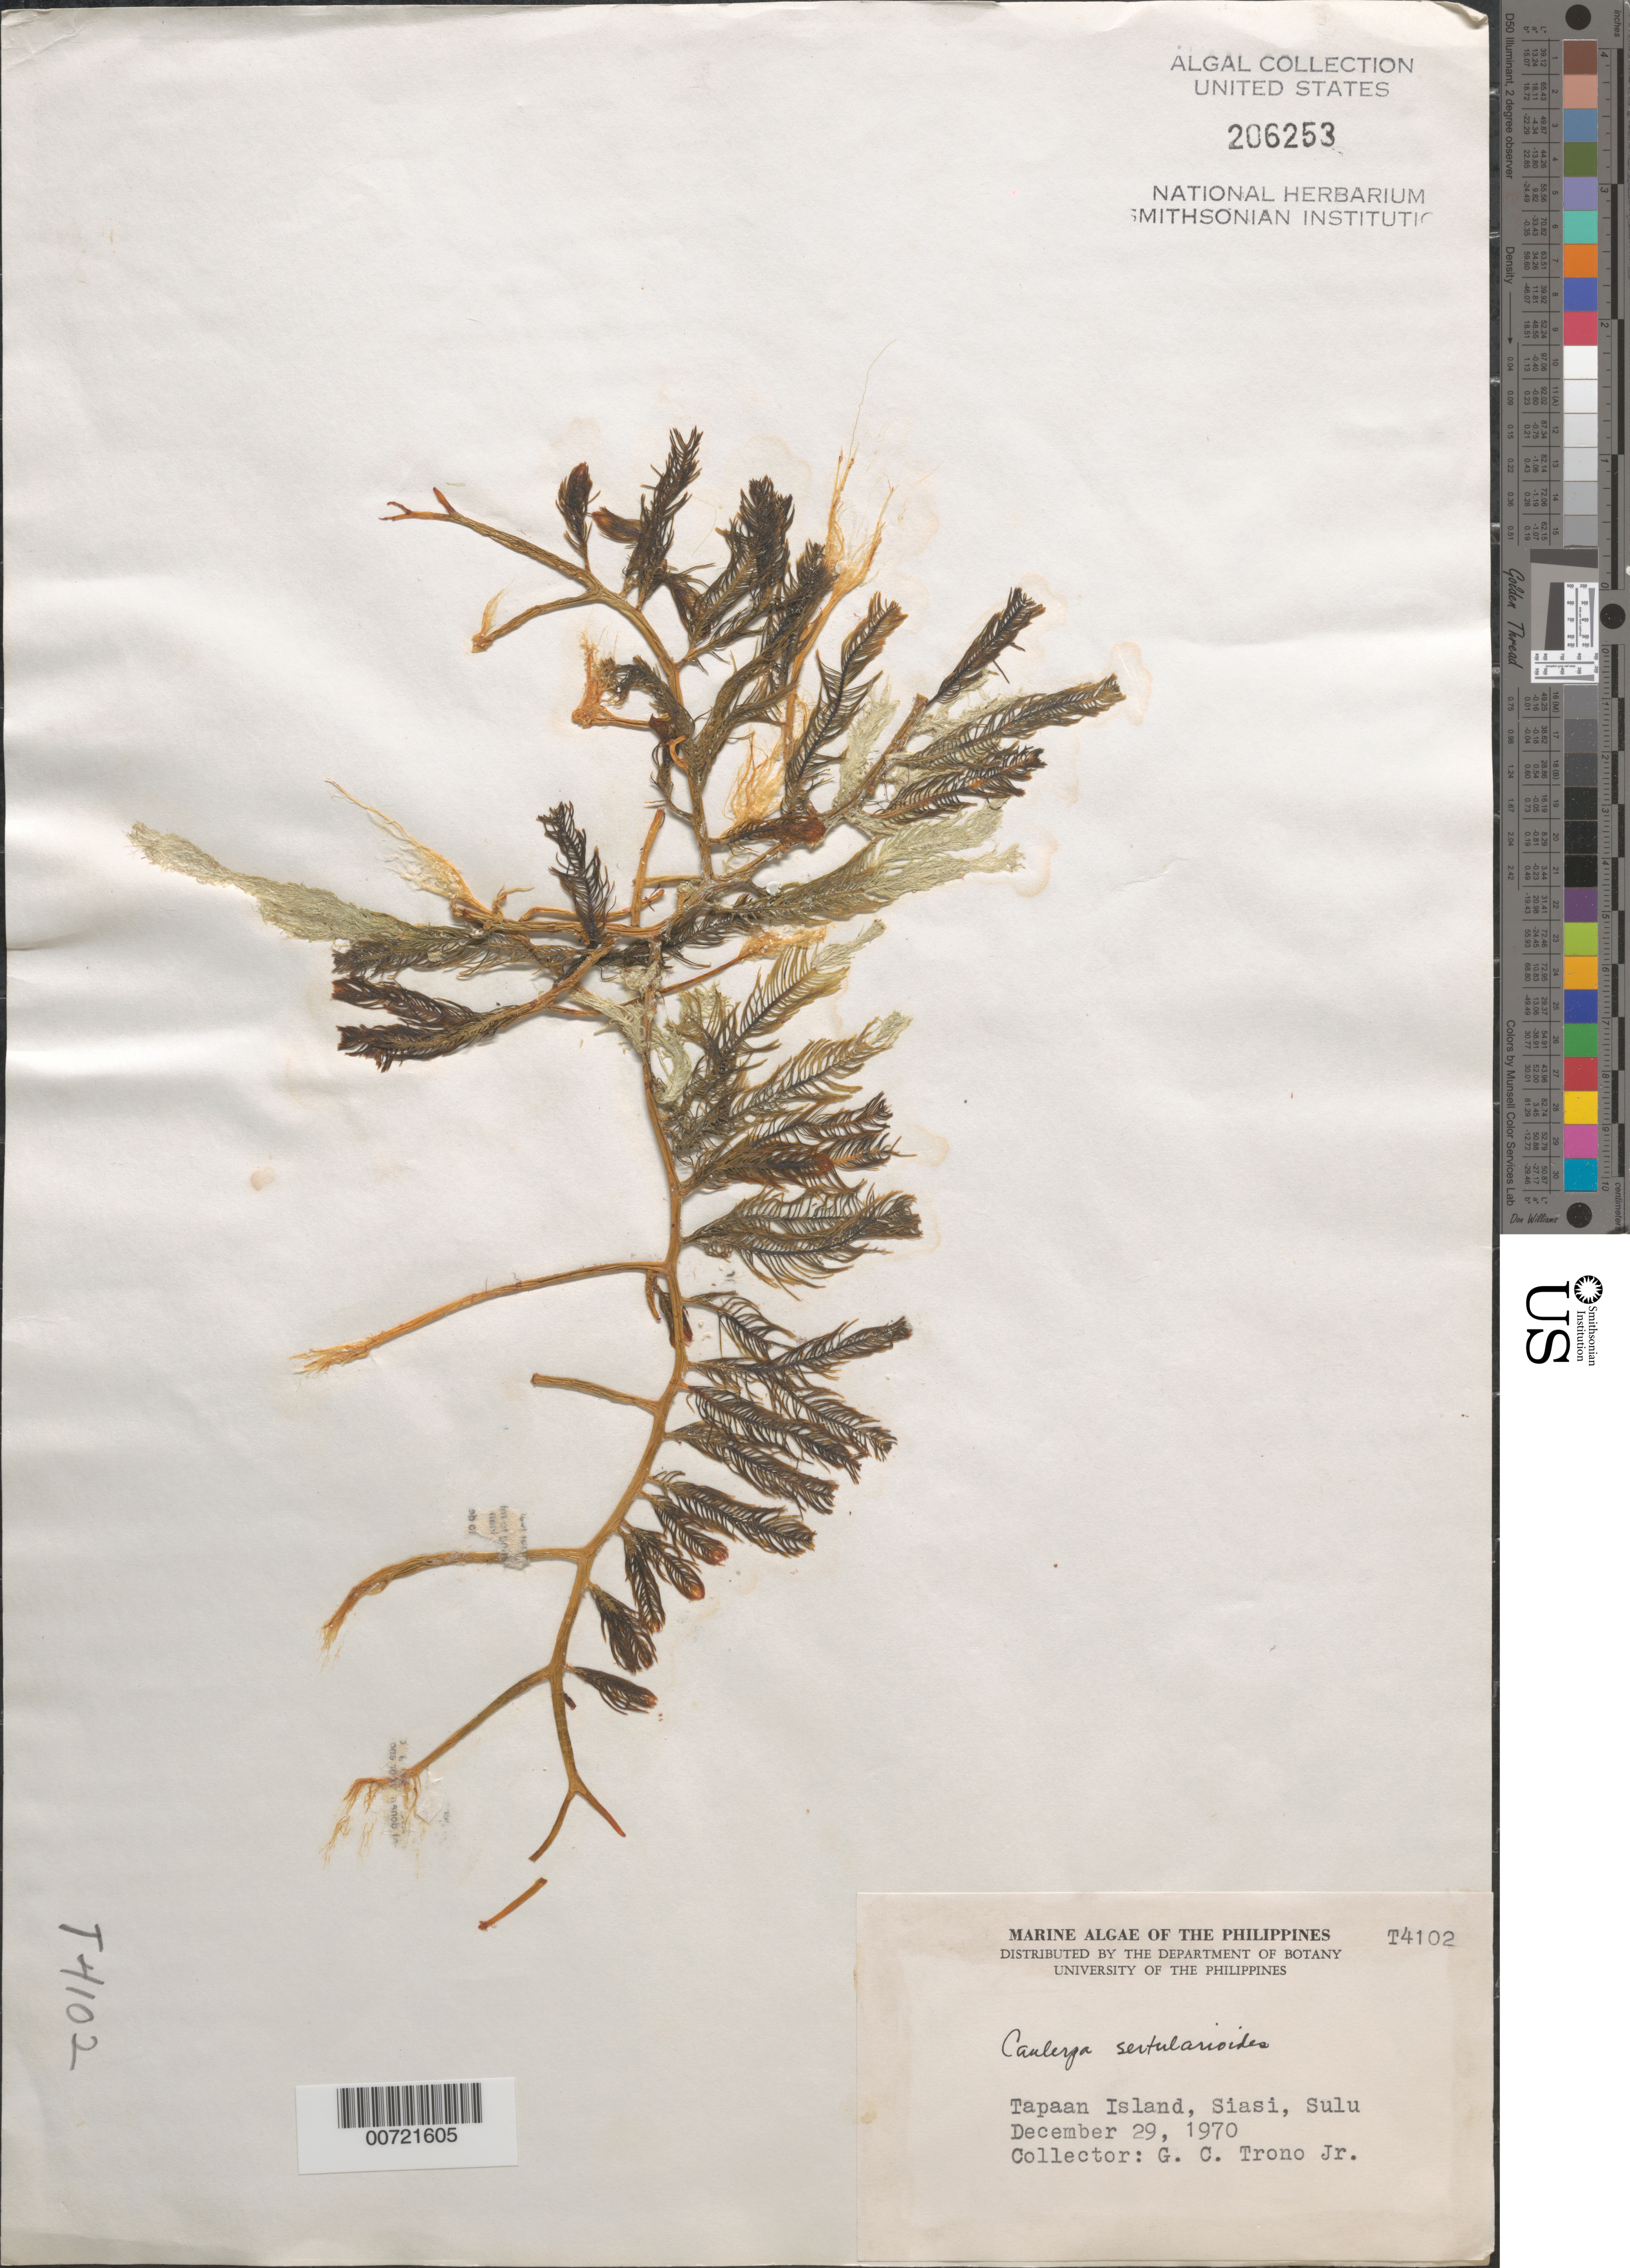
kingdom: Plantae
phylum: Chlorophyta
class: Ulvophyceae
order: Bryopsidales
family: Caulerpaceae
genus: Caulerpa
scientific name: Caulerpa sertularioides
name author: (S.G. Gmel.) M. Howe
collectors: G. Trono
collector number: T4102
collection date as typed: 29 Dec 1970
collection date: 1970-12-29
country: Philippines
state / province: Muslim Mindanao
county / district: Sulu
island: Siasi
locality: Tapaan Island, Siasi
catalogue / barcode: US 206253